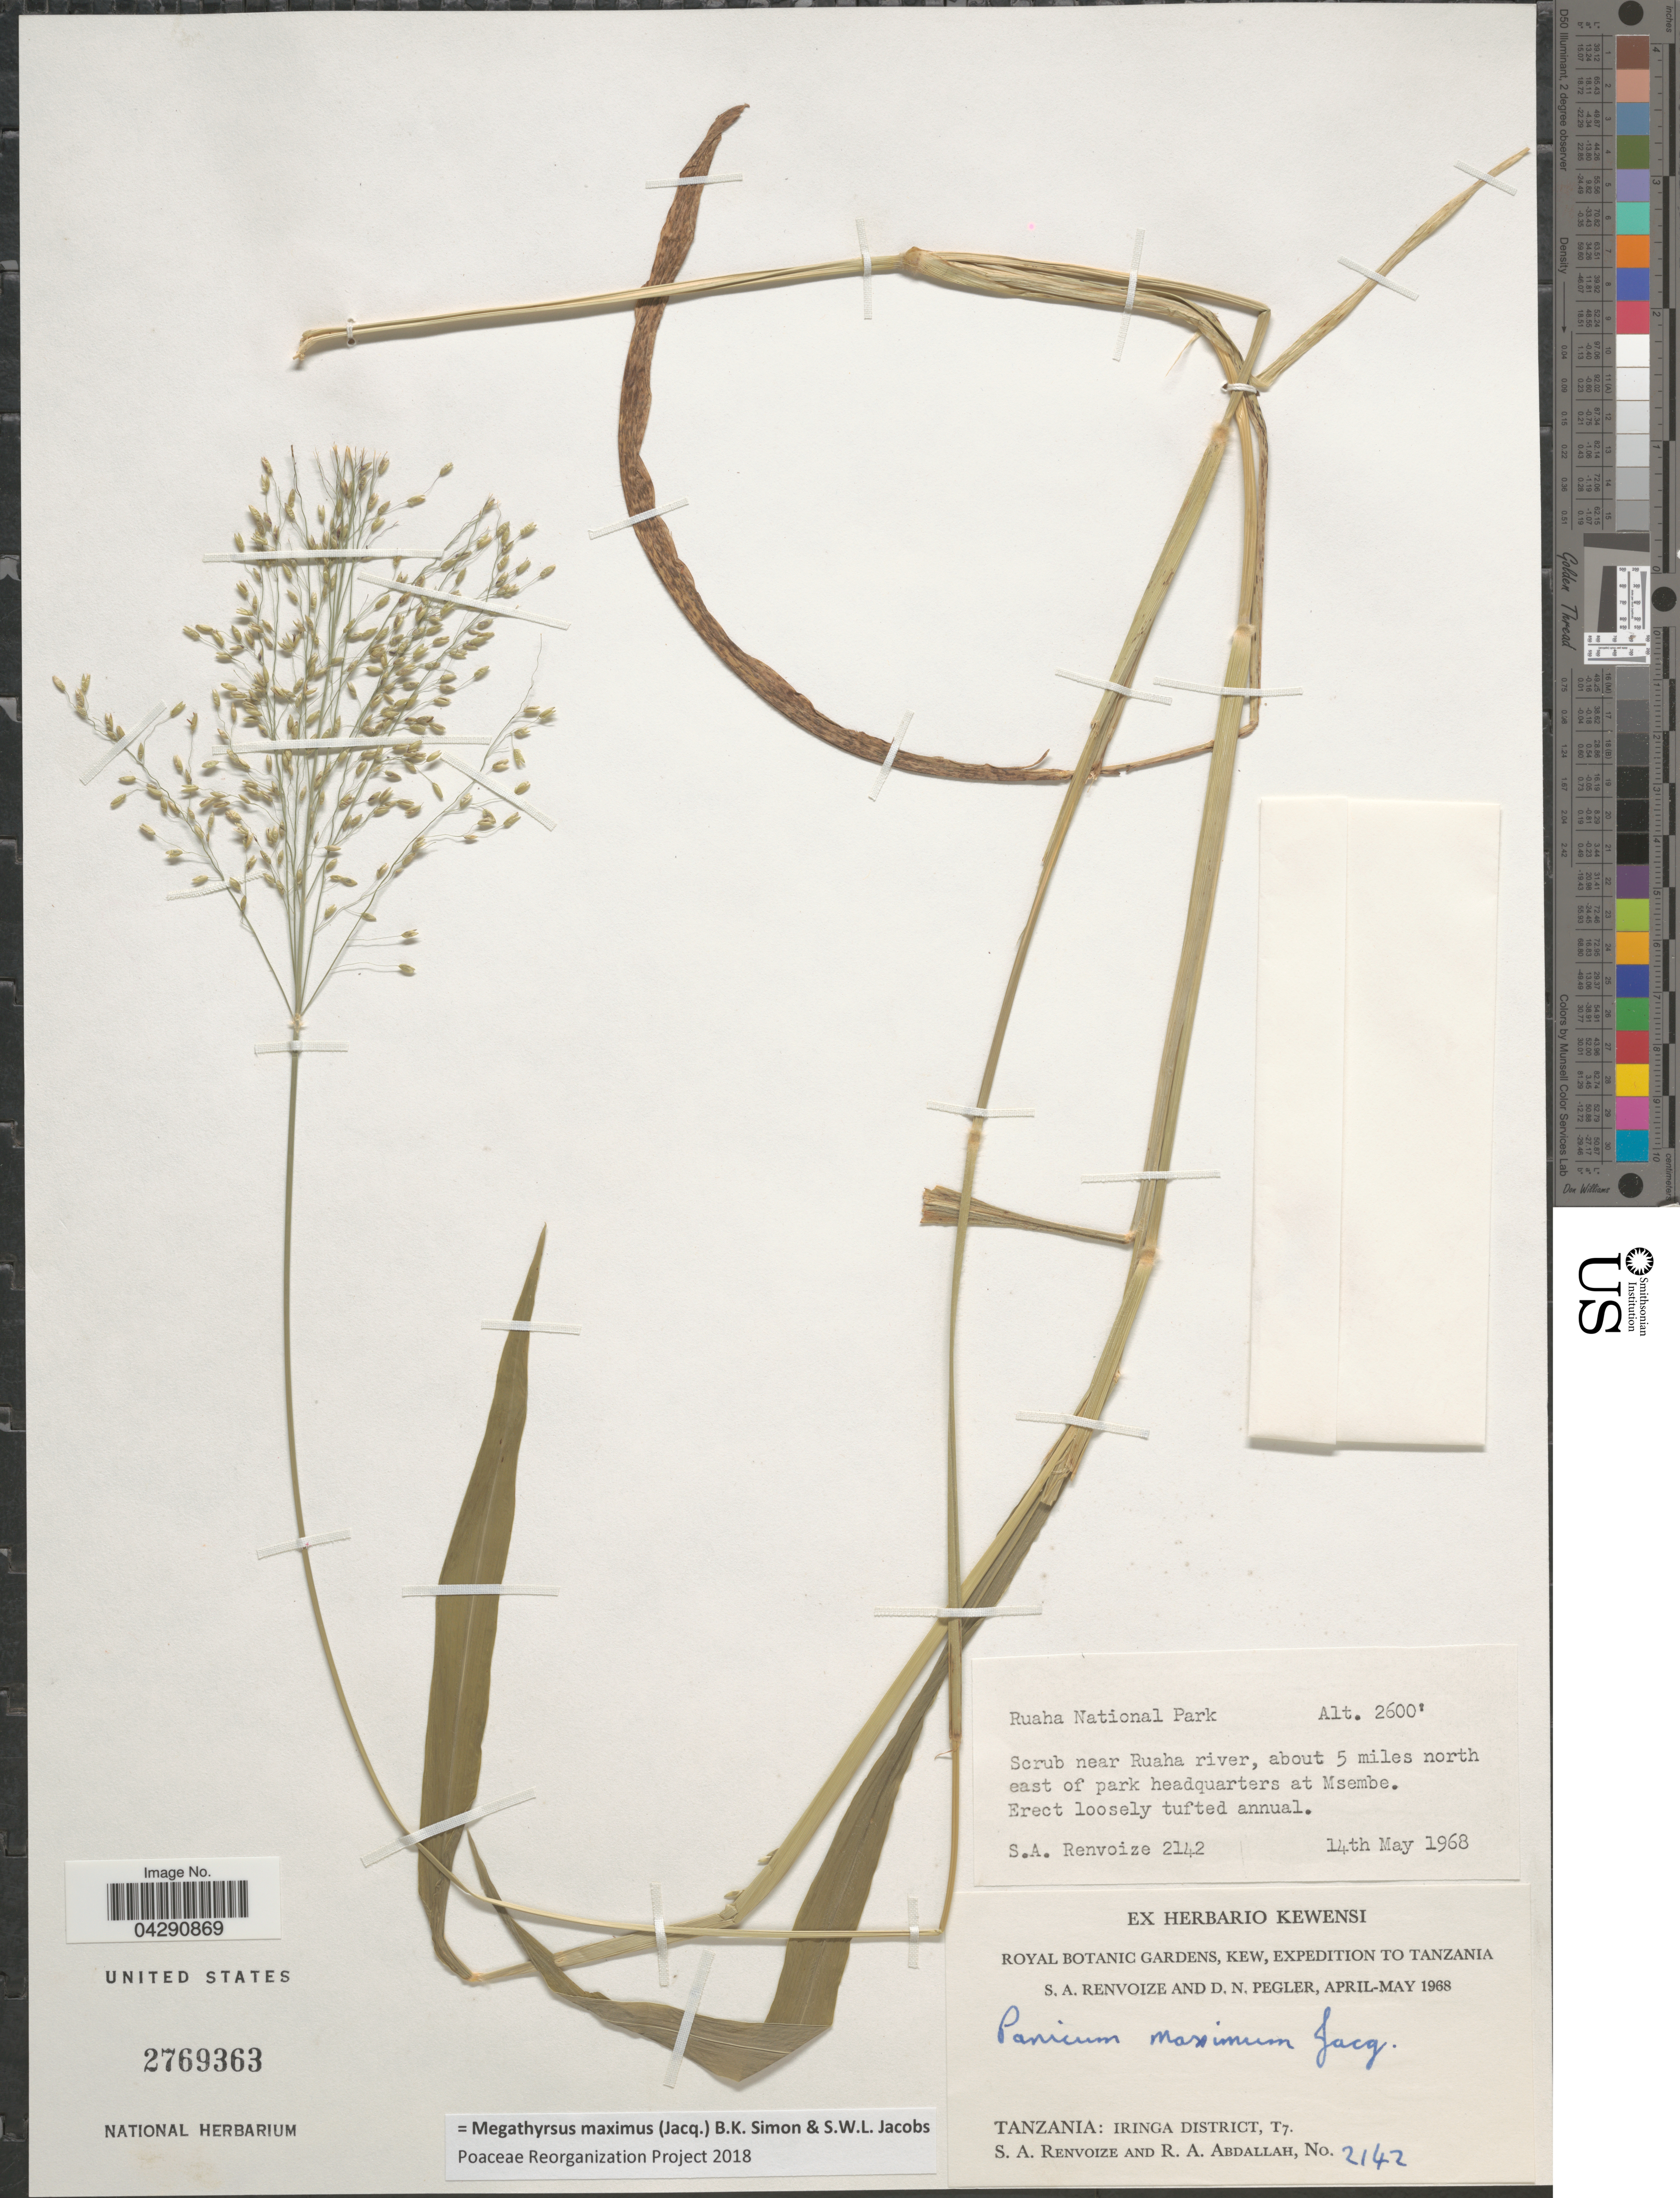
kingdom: Plantae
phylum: Tracheophyta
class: Liliopsida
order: Poales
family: Poaceae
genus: Megathyrsus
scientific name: Megathyrsus maximus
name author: (Jacq.) B.K. Simon & S.W.L. Jacobs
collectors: S. A. Renvoize & R. Abdallah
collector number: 2142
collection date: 1968-05-14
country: Tanzania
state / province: Iringa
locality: Ruaha National Park. Near Ruaha river, about 5 miles north east of park headquarters at Msembe. Royal Botanic Gardens, Kew, Expedition to Tanzania. Iringa District, T7.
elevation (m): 792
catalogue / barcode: US 2769363